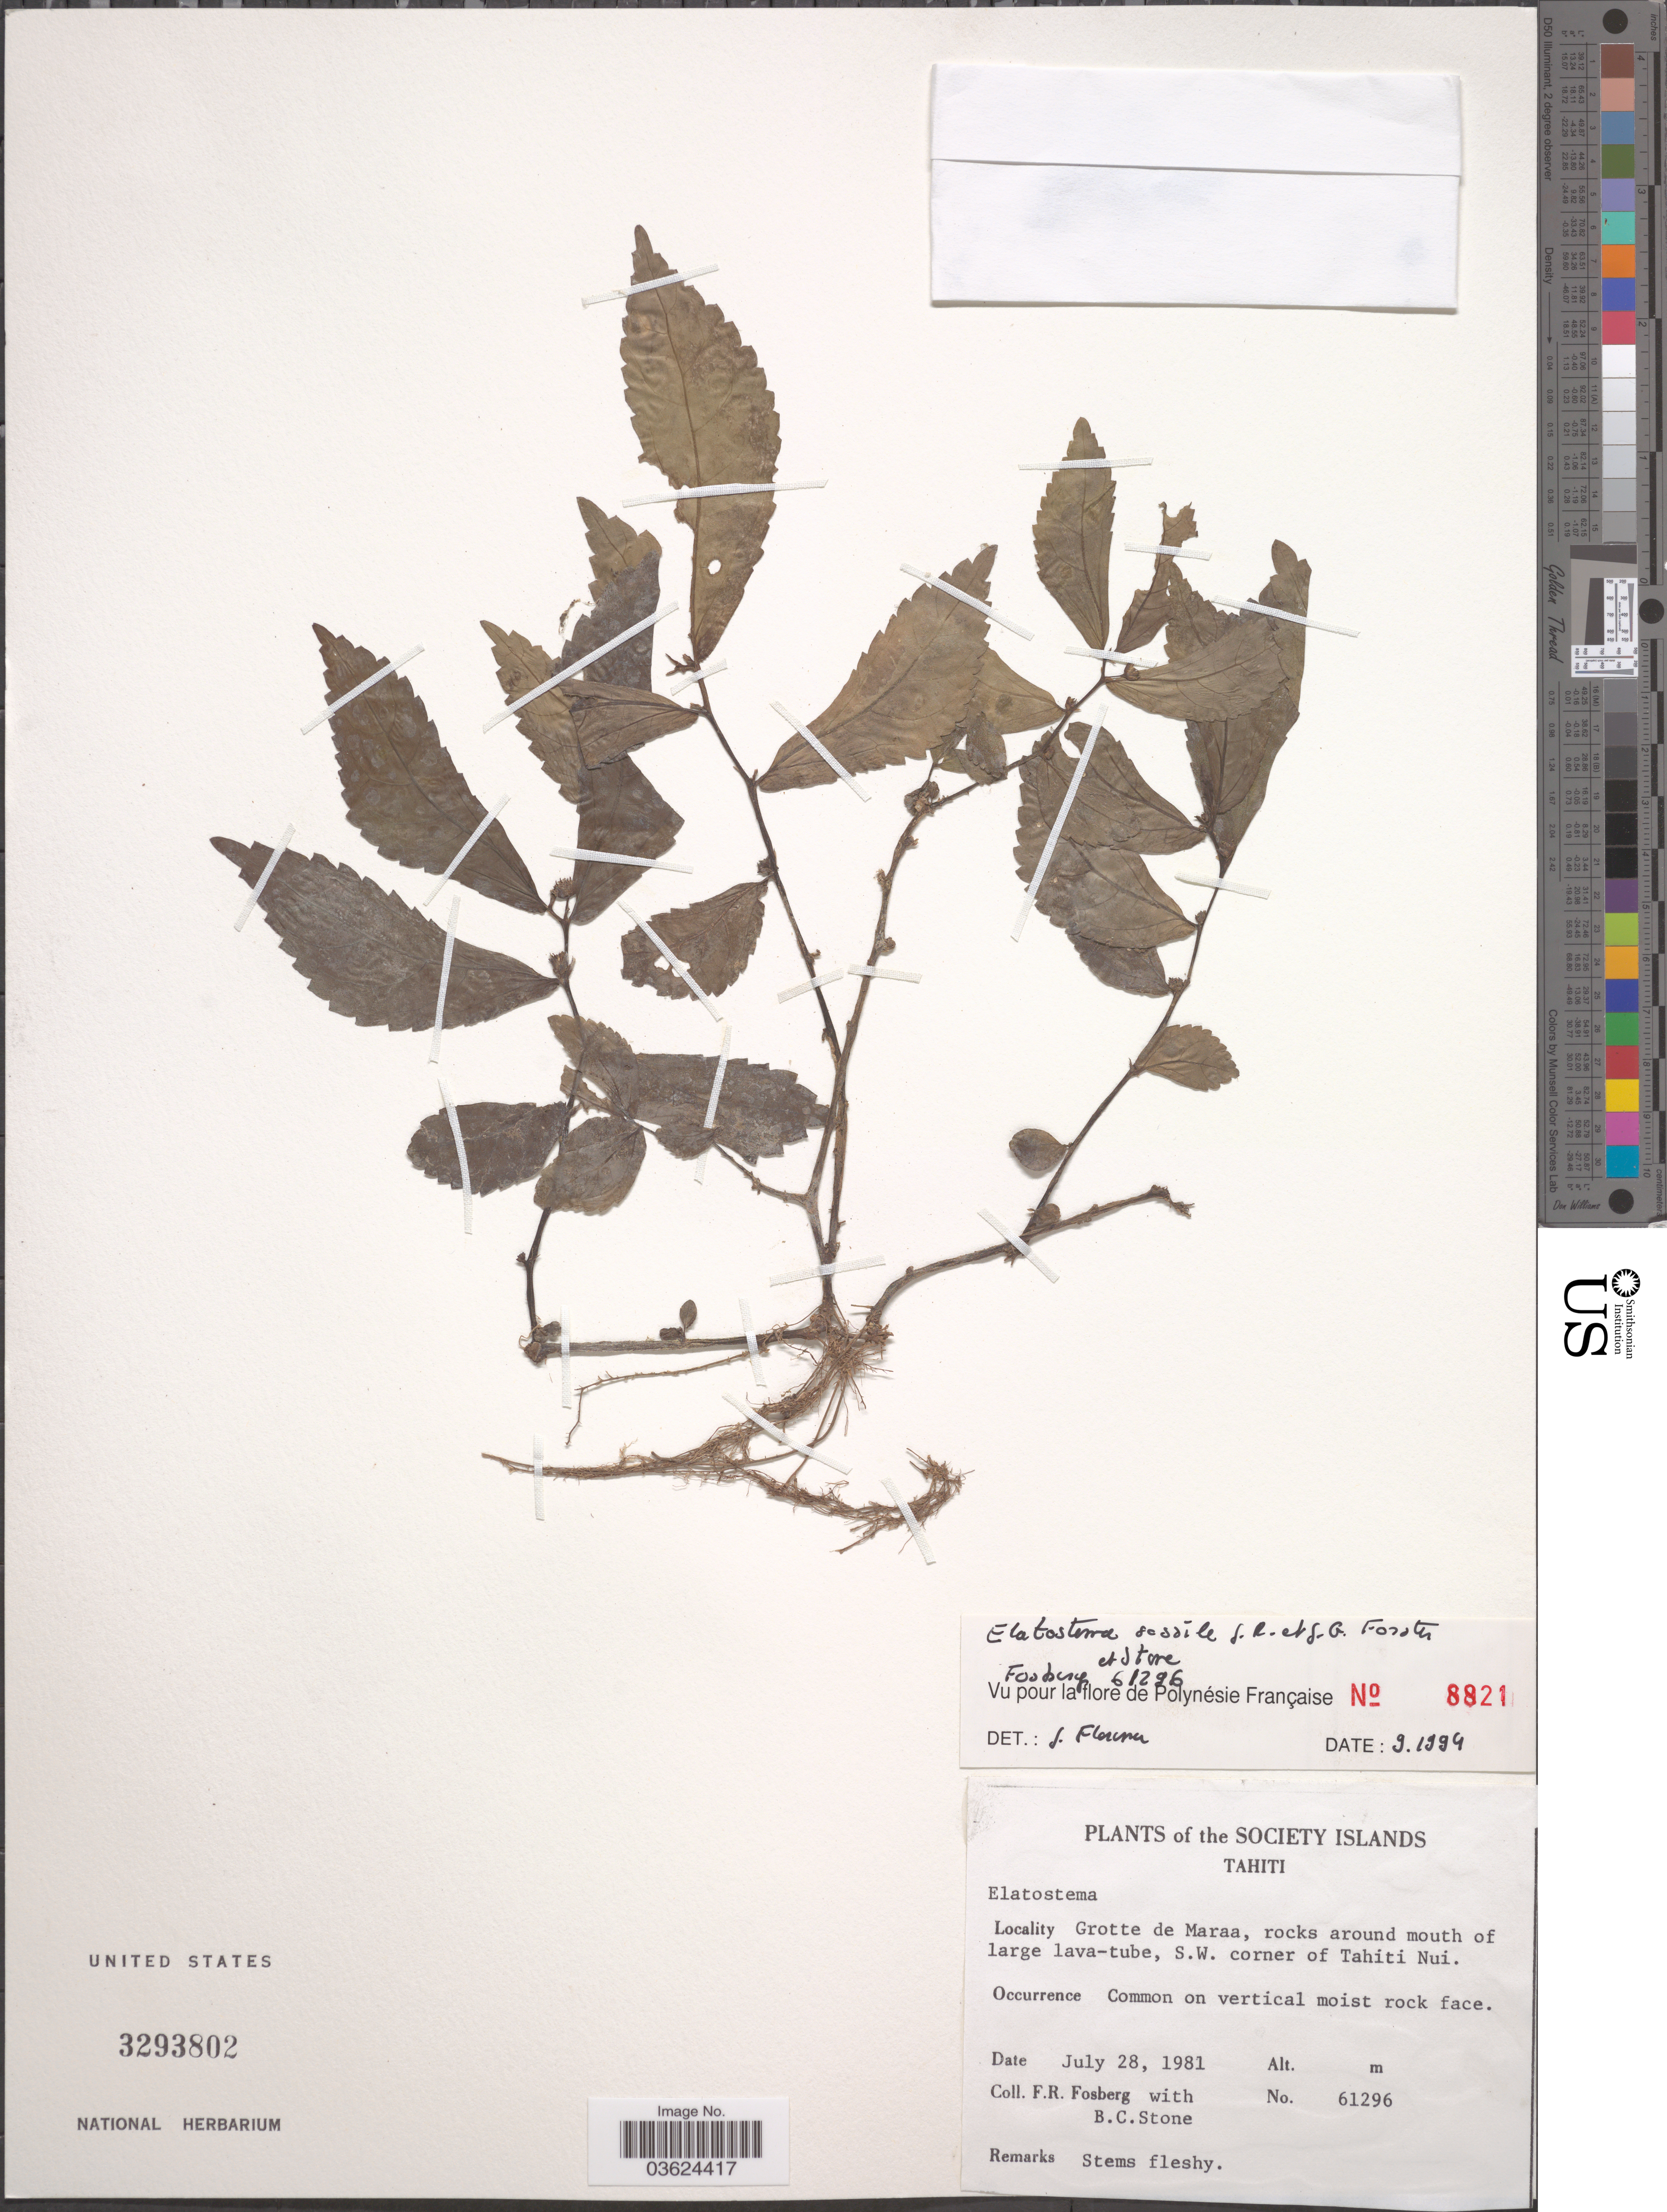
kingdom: Plantae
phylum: Tracheophyta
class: Magnoliopsida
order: Rosales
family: Urticaceae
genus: Elatostema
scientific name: Elatostema sessile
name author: J.R. Forst. & G. Forst.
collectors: F. R. Fosberg & B. C. Stone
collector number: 61296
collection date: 1981-07-28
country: French Polynesia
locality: The Society Islands. Tahiti. Grotte de Maraa, rocks around mouth of large lava-tube, S.W. corner of Tahiti Nui.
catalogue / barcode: US 3293802